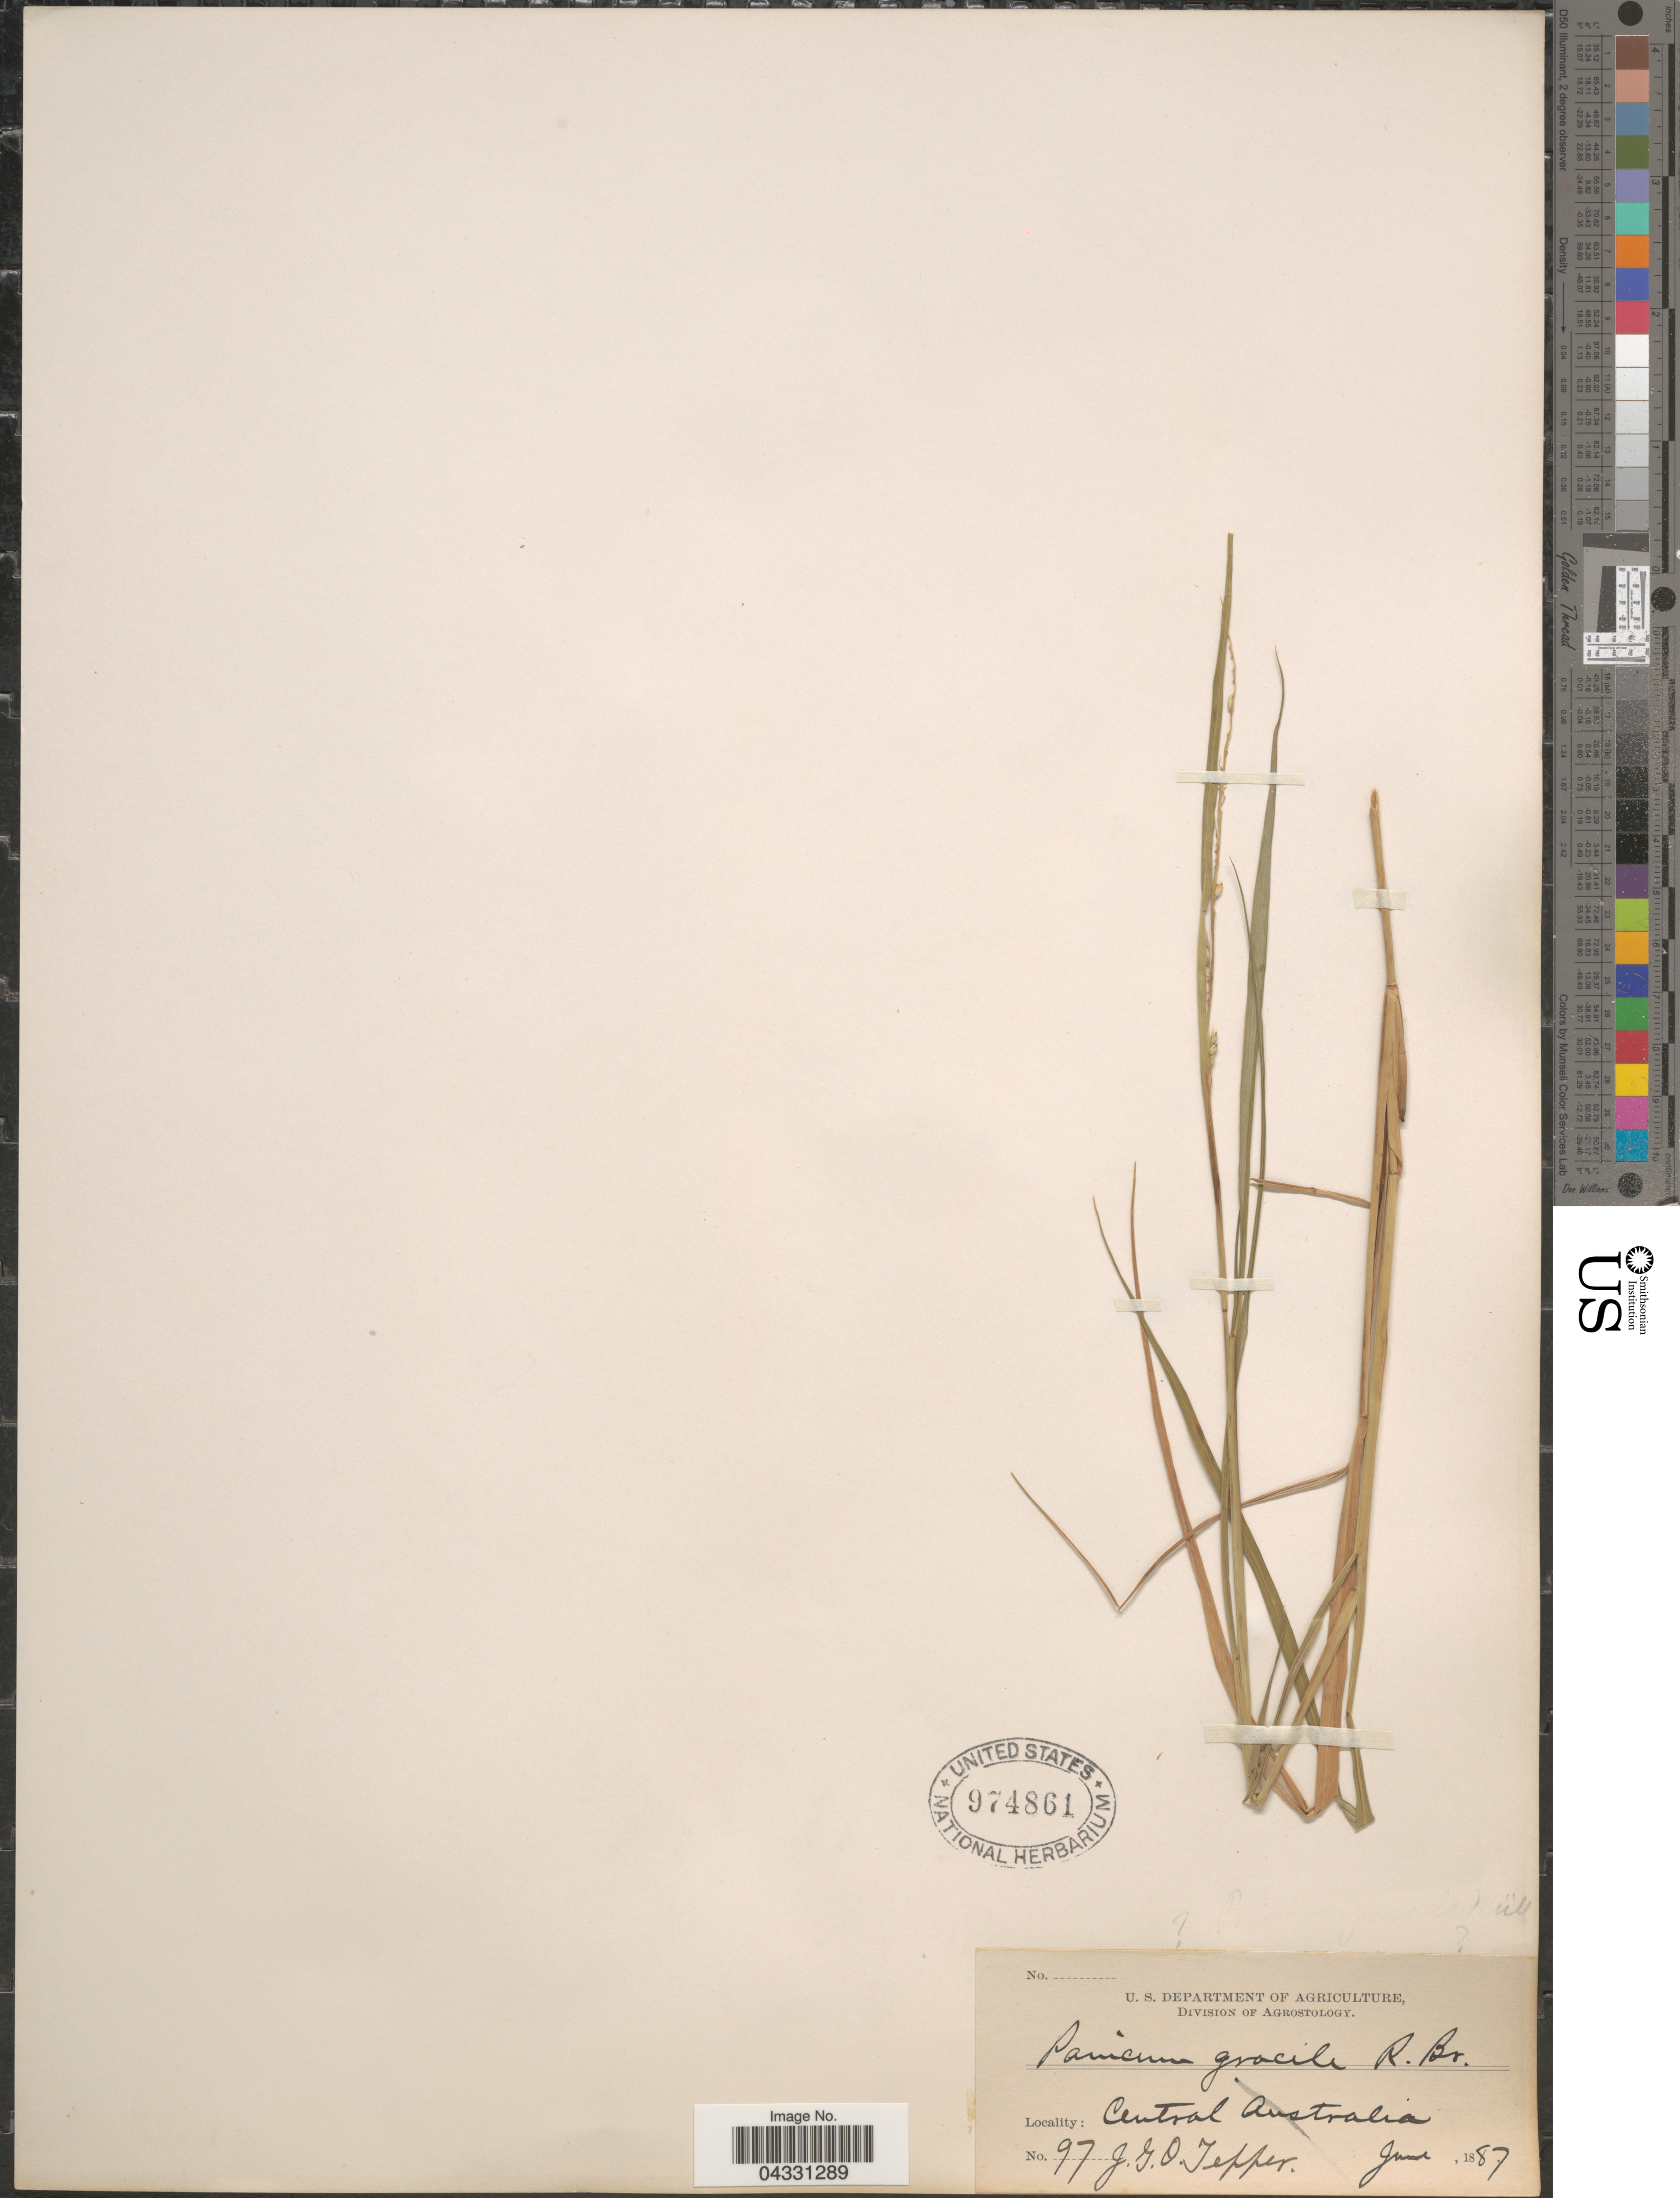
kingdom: Plantae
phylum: Tracheophyta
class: Liliopsida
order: Poales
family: Poaceae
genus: Setaria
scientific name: Setaria sp.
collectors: J. Tepper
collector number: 97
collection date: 1887-06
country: Australia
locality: Central Australia.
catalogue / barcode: US 974861